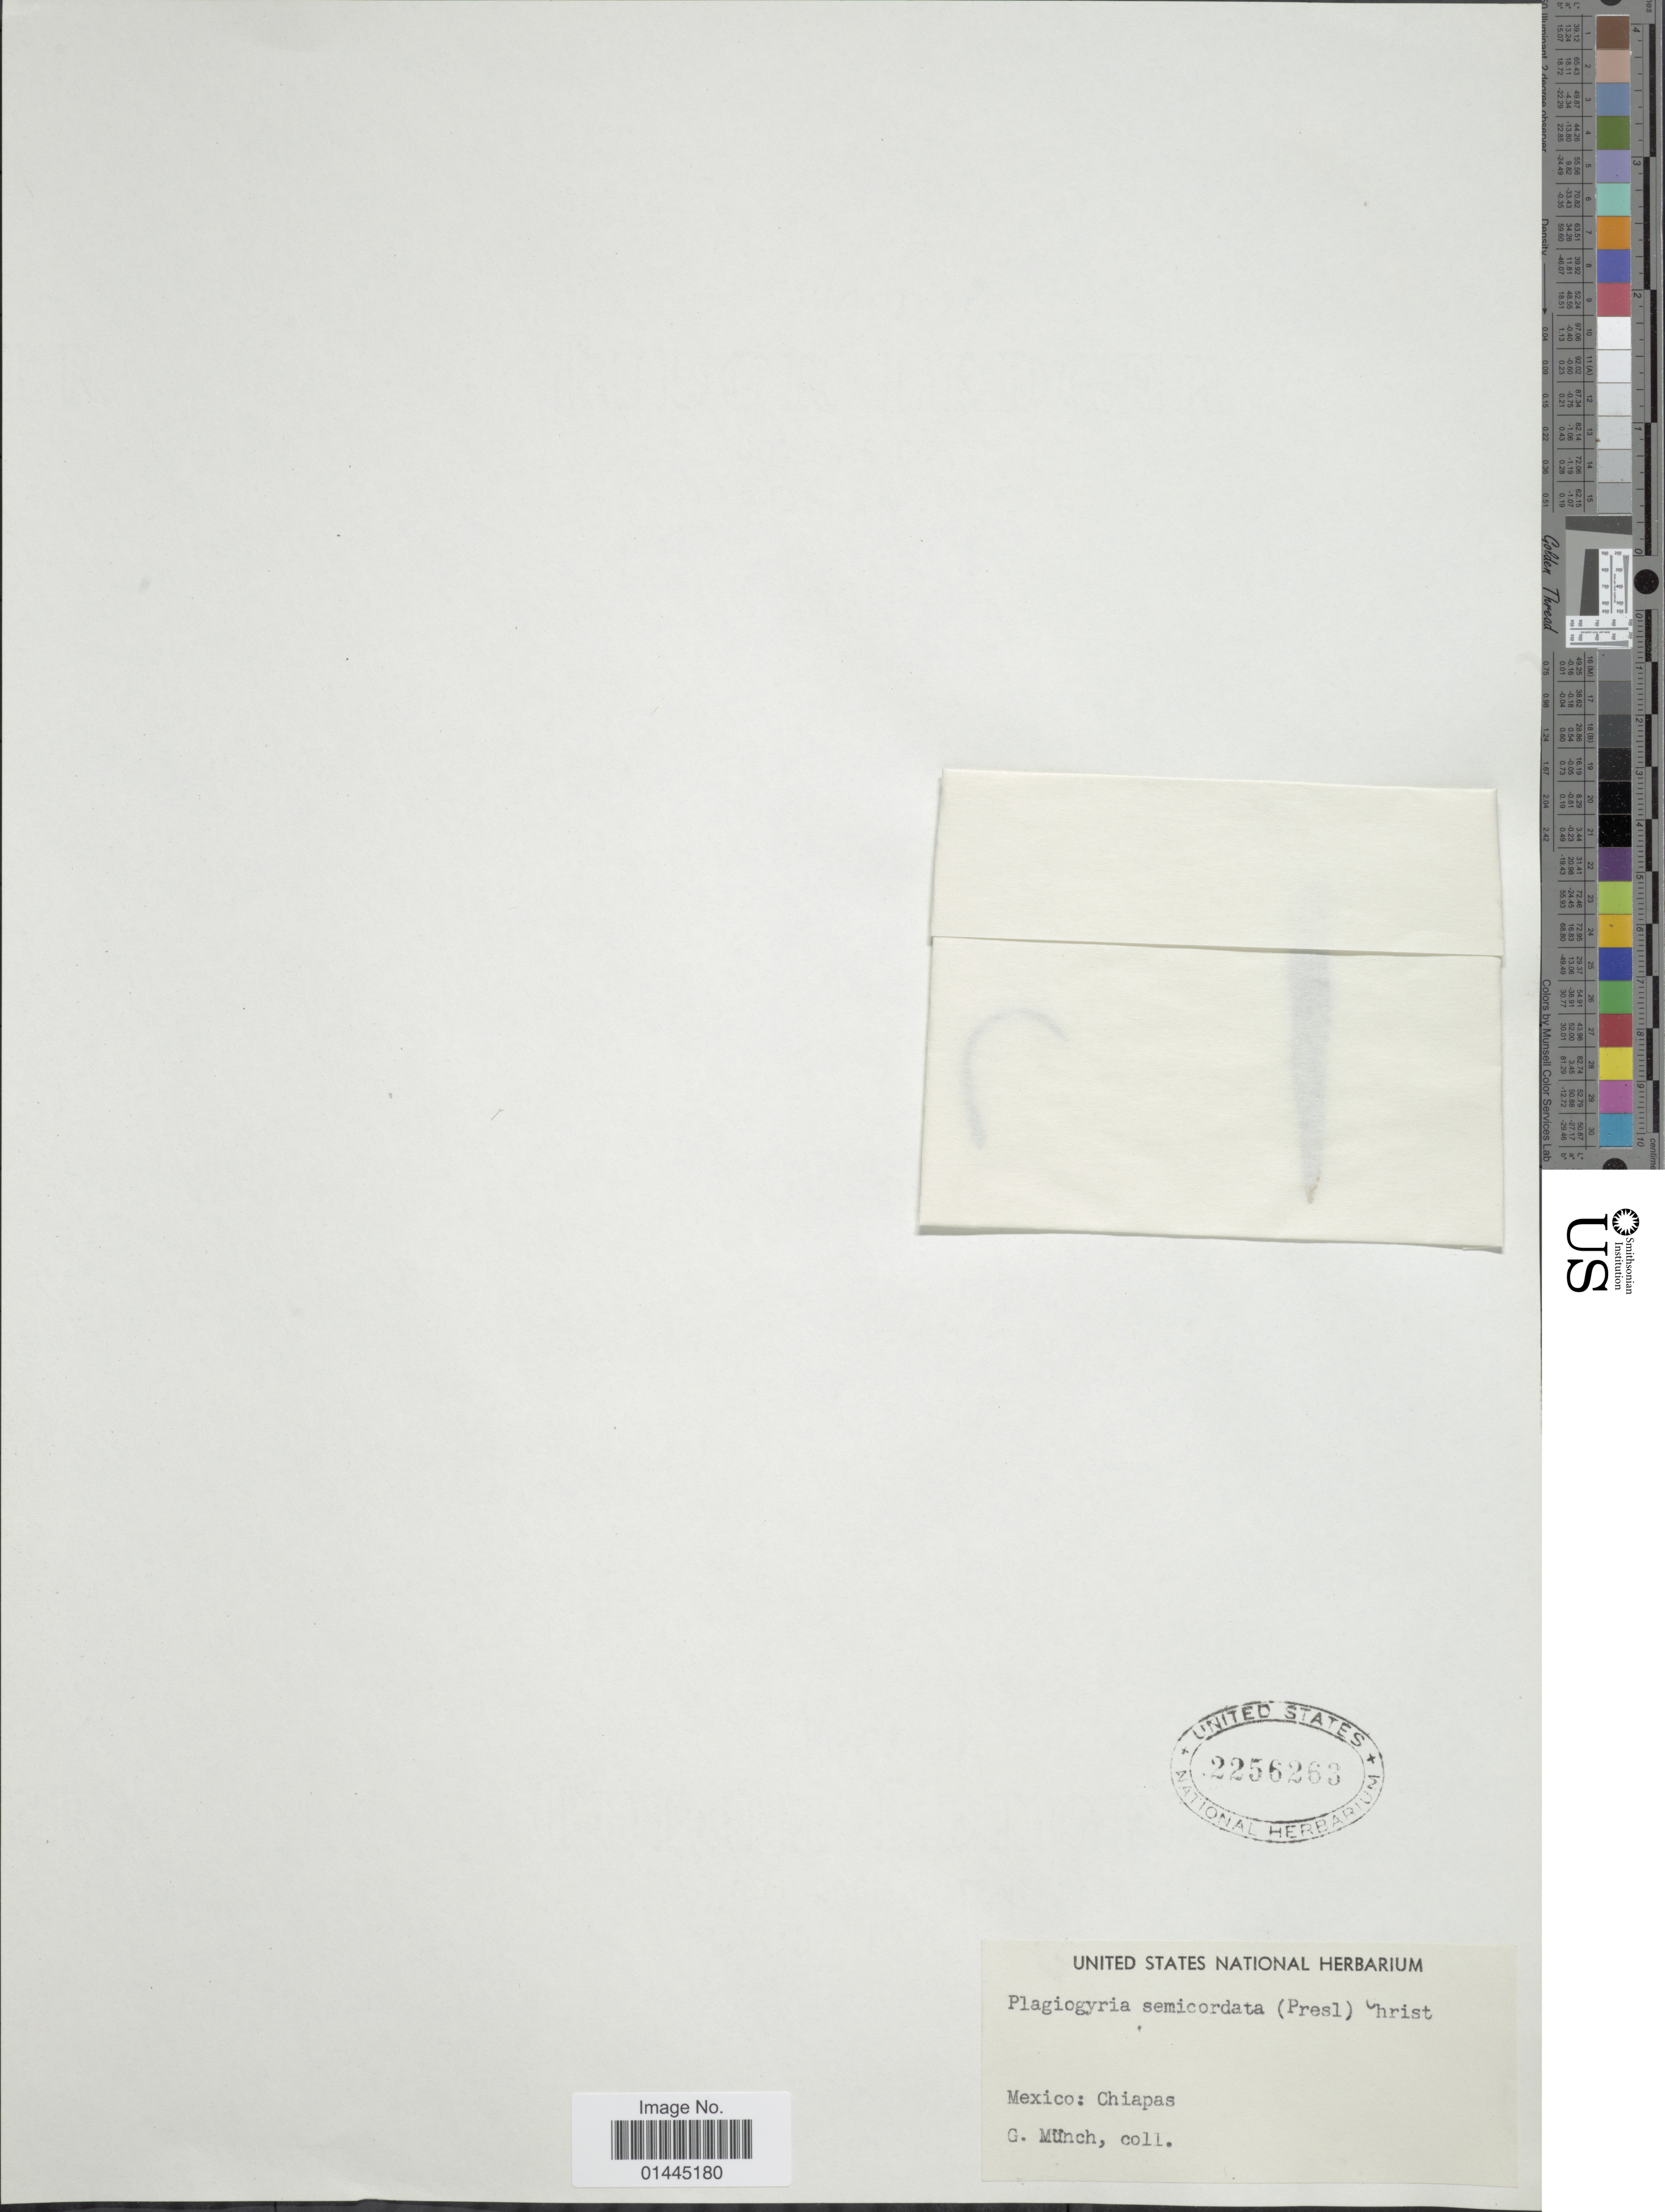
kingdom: Plantae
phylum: Tracheophyta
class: Polypodiopsida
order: Cyatheales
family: Plagiogyriaceae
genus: Plagiogyria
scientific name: Plagiogyria pectinata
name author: (Liebm.) Lellinger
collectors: G. Munch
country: Mexico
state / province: Chiapas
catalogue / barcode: US 2256263